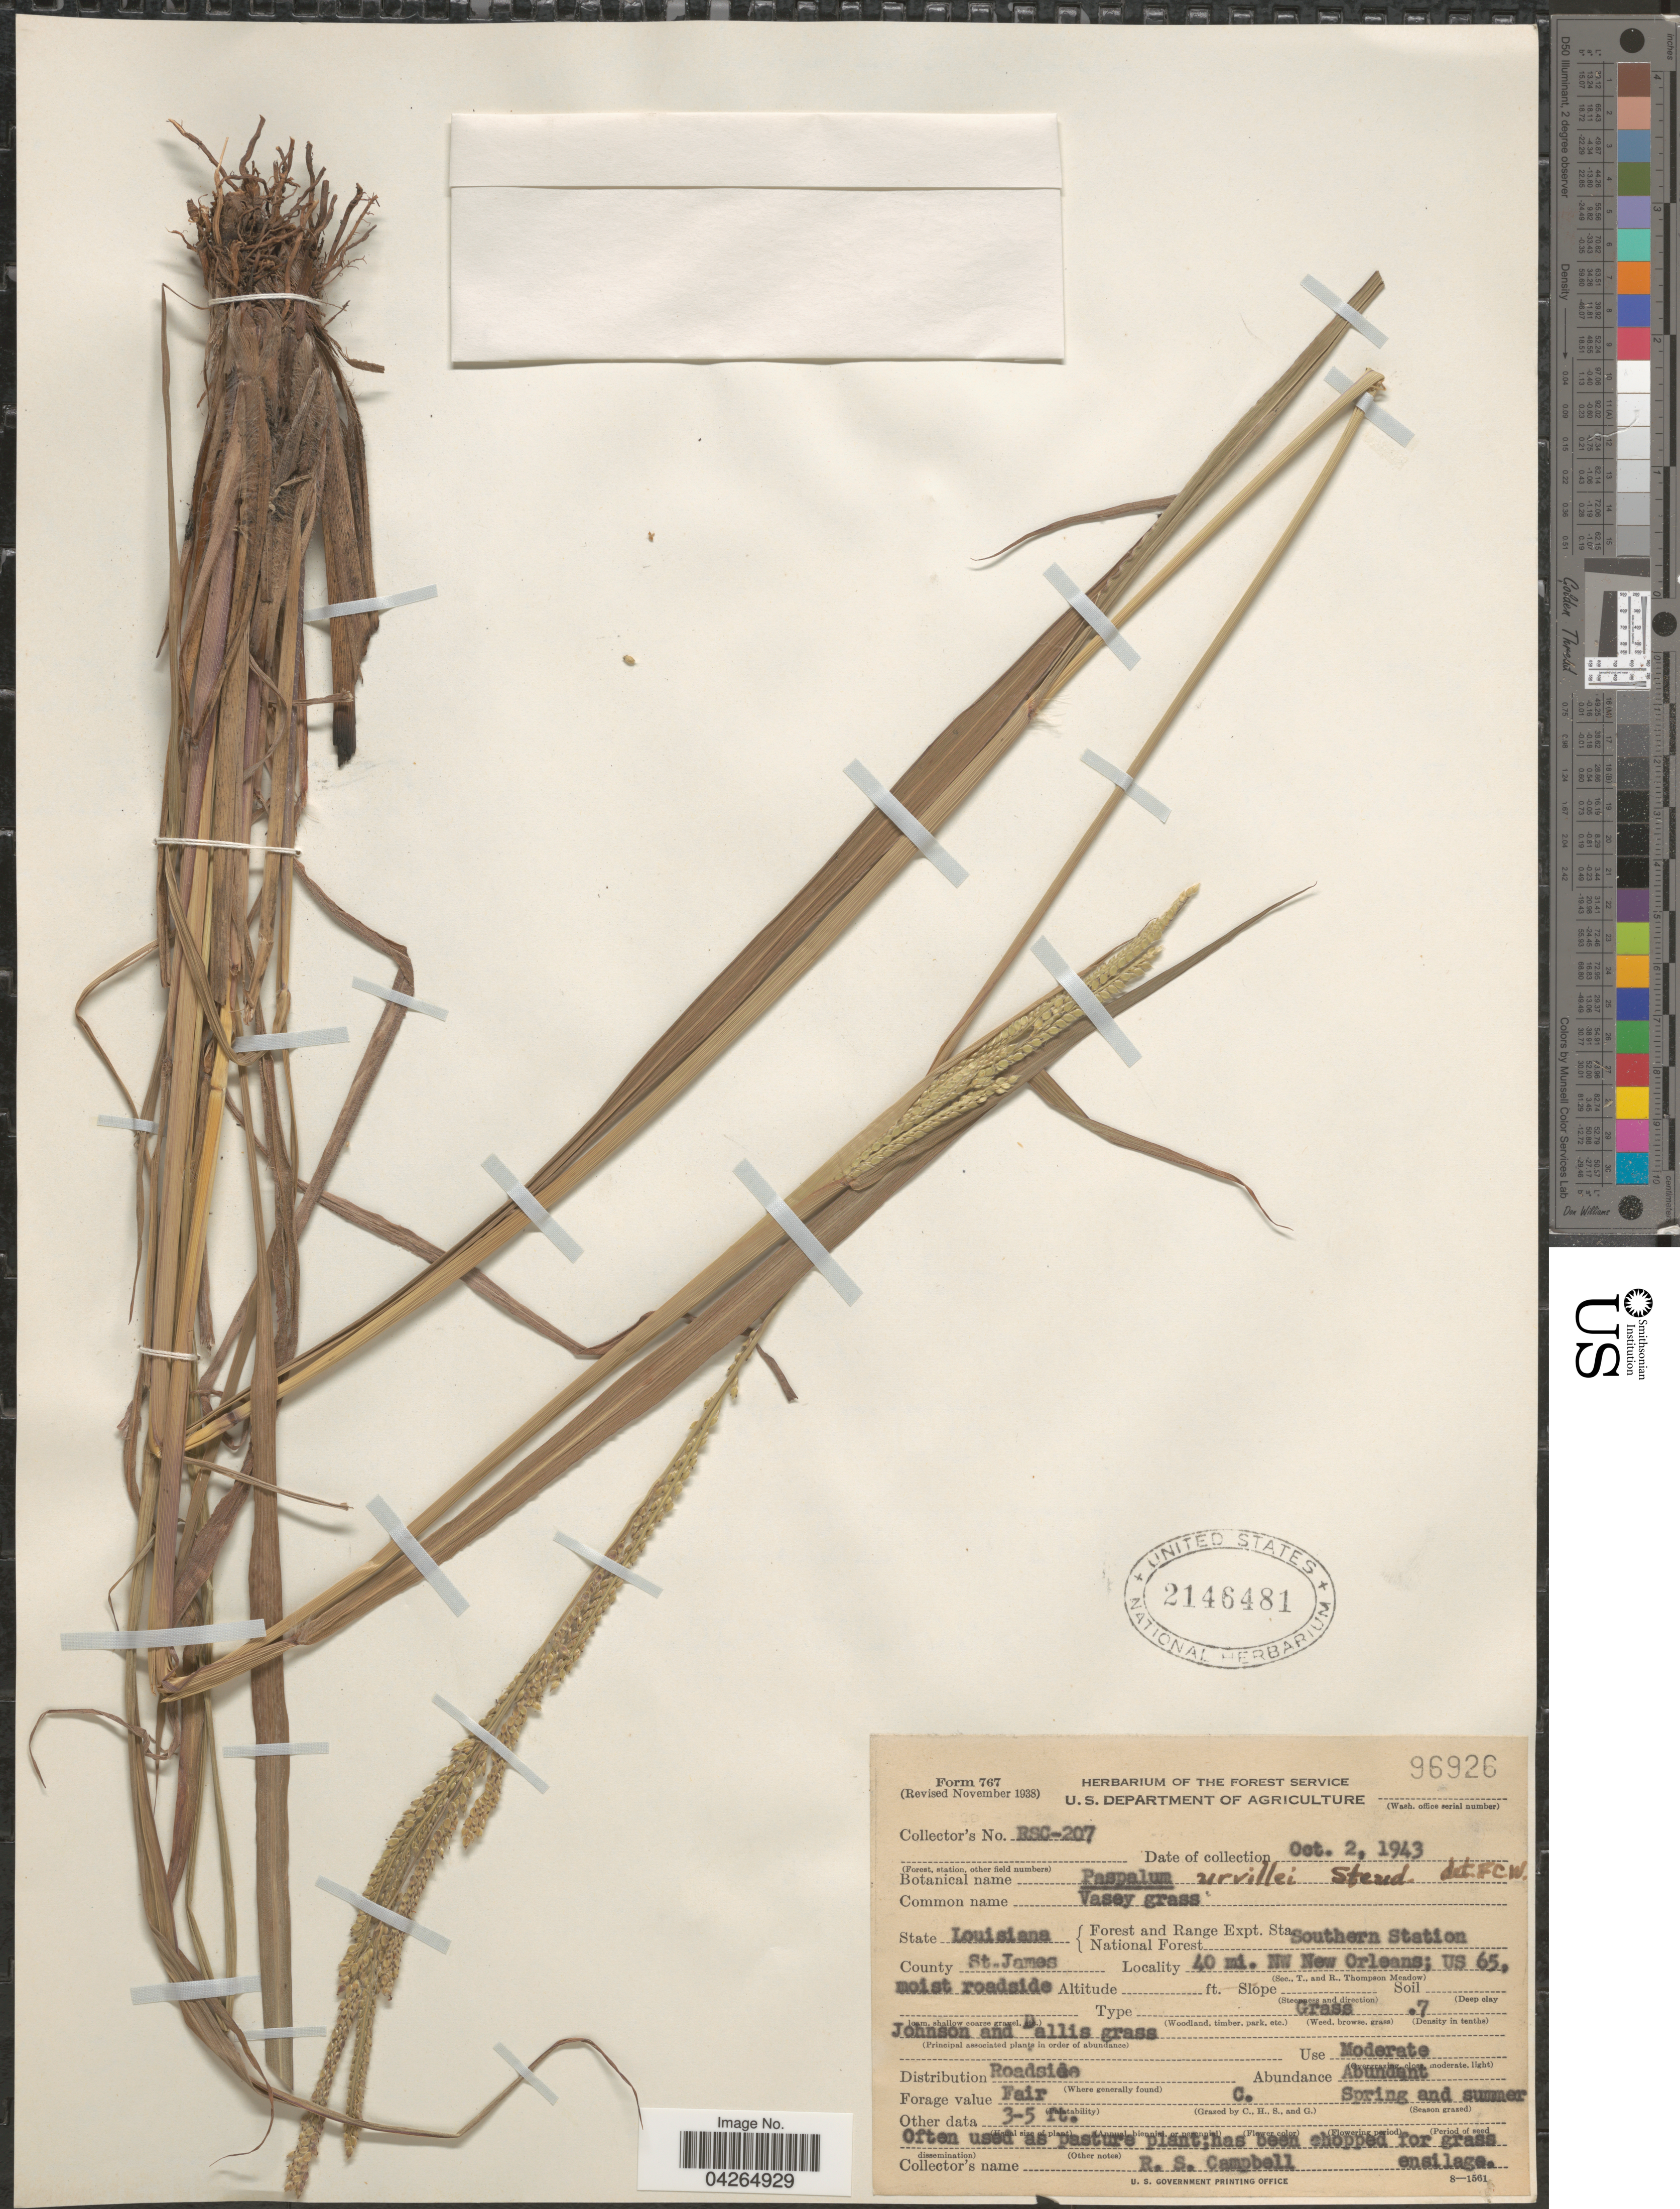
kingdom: Plantae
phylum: Tracheophyta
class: Liliopsida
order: Poales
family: Poaceae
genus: Paspalum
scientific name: Paspalum urvillei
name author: Steud.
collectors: R. S. Campbell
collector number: BSC-207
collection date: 1943-10-02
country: United States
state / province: Louisiana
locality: National Forest Southern Station. County St. James. 40 mi. NW New Orleans; US 65.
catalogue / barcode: US 2146481